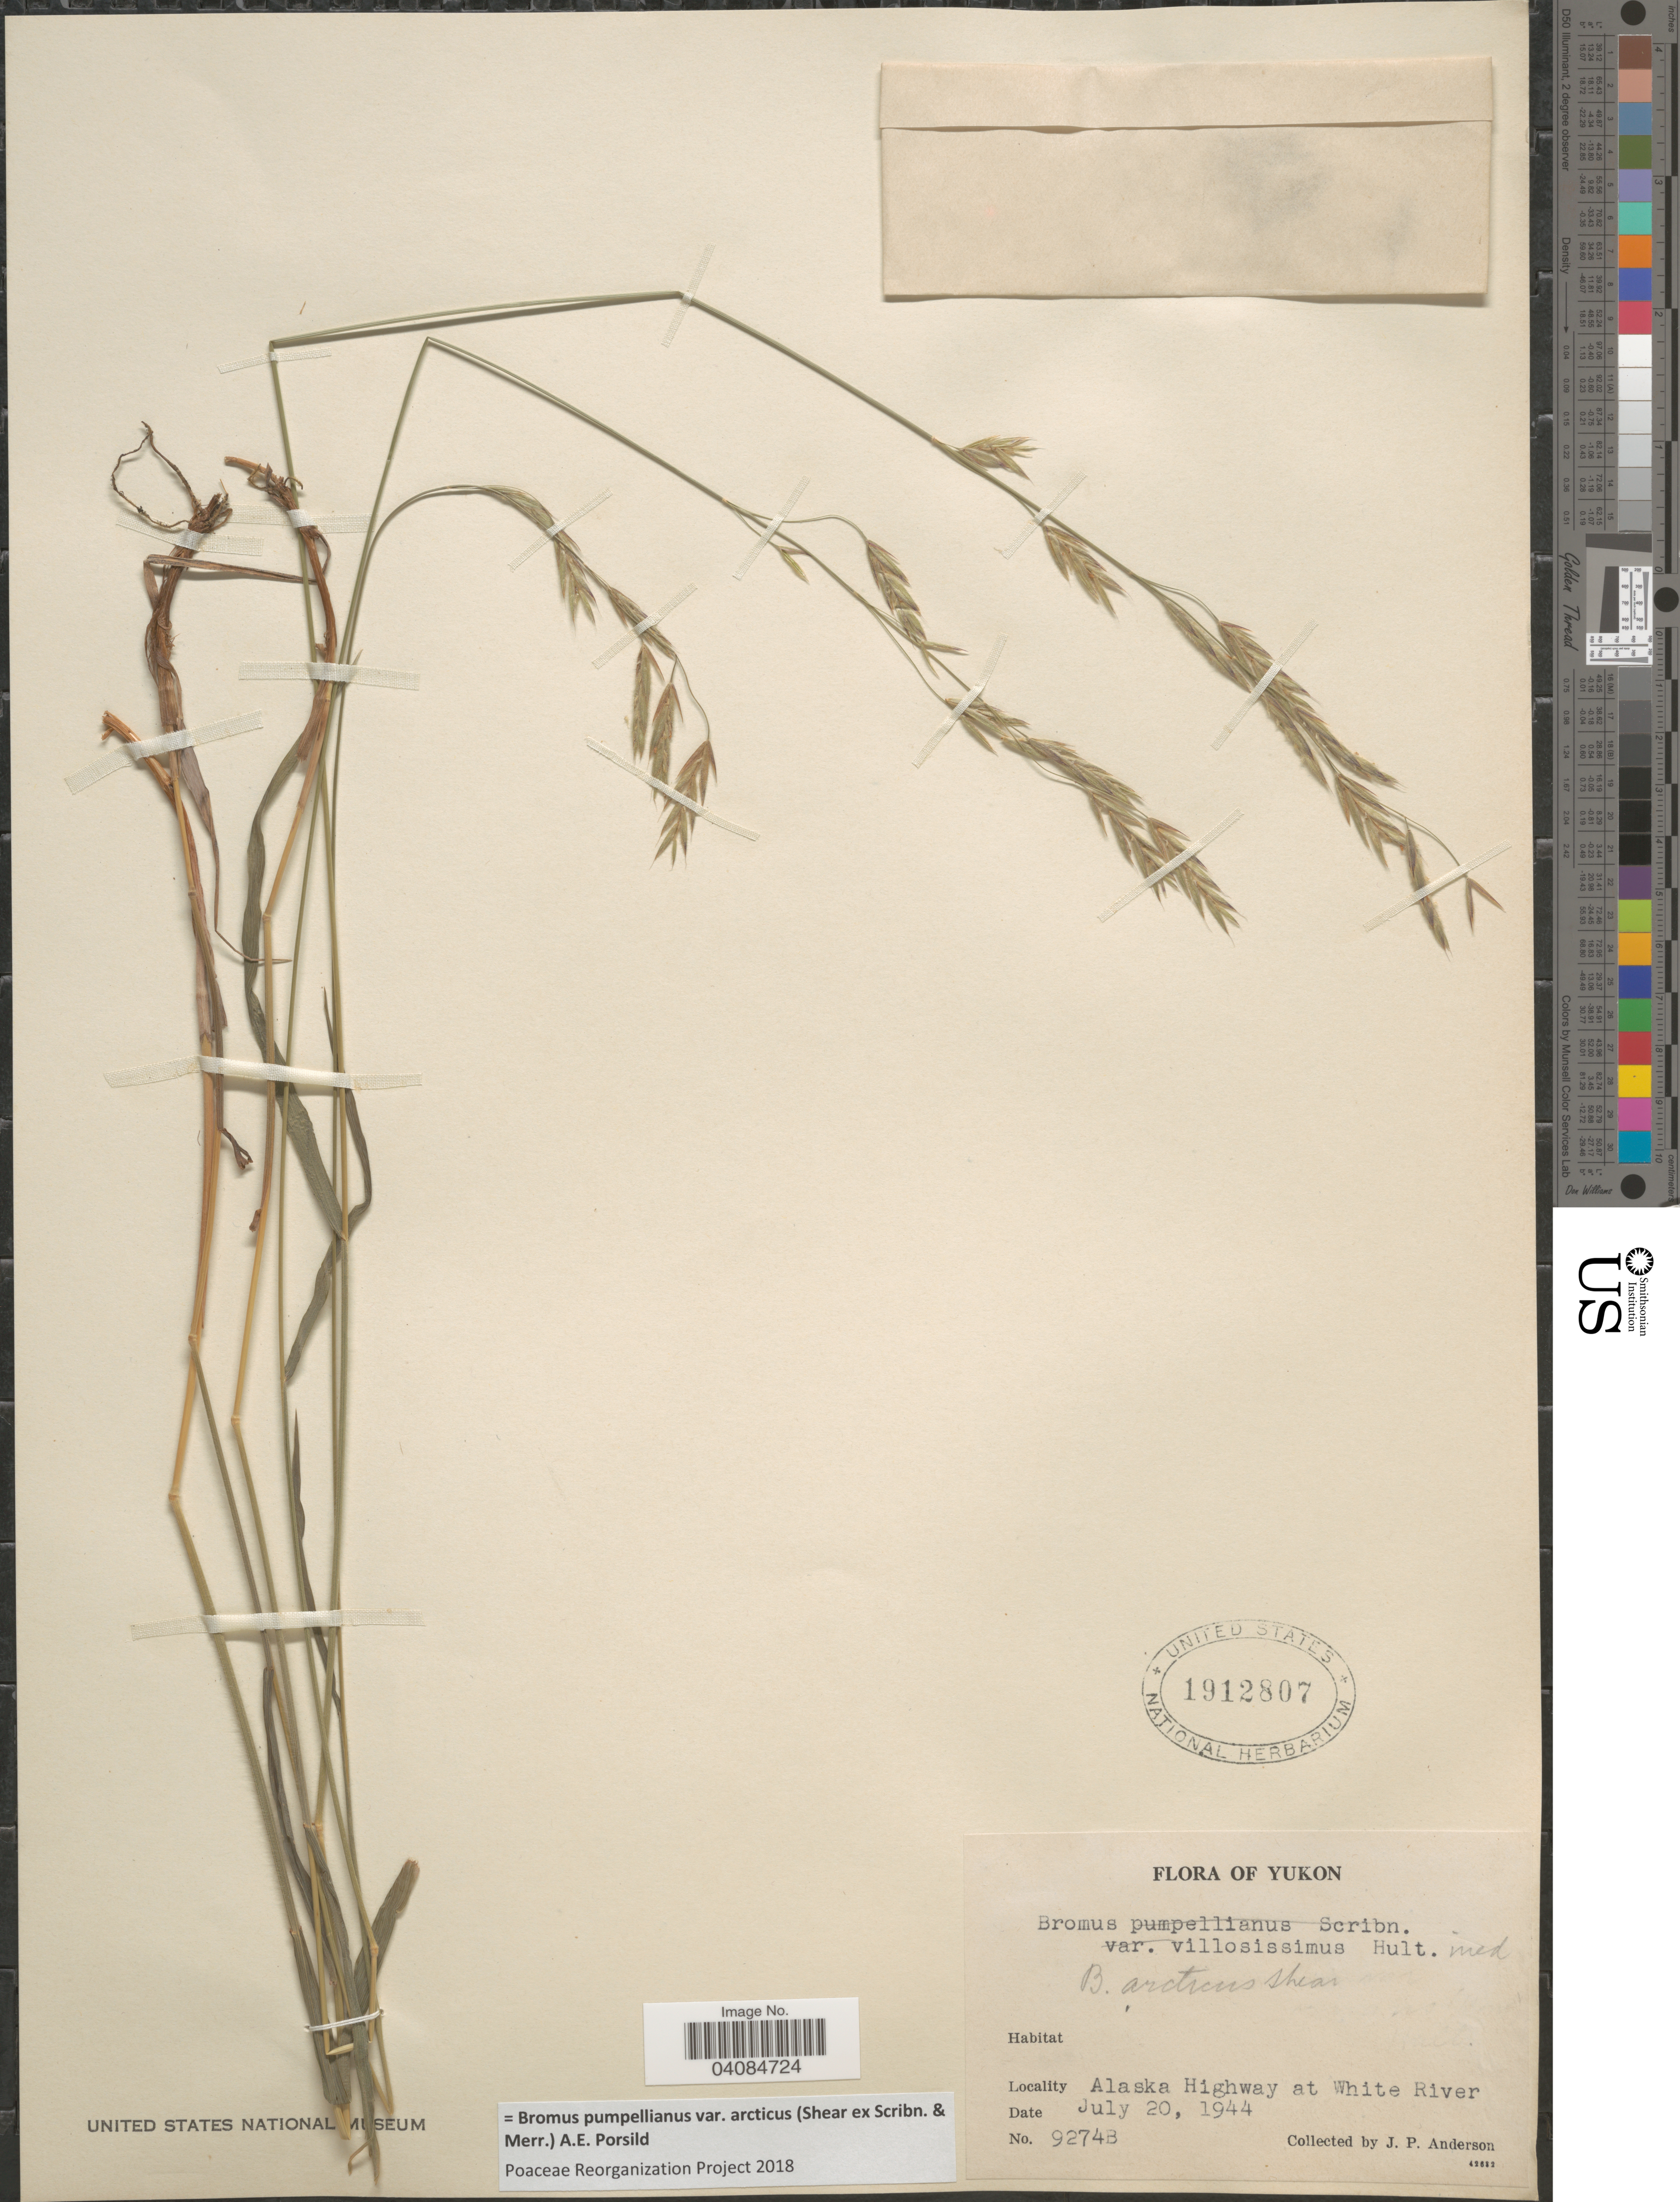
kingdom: Plantae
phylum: Tracheophyta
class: Liliopsida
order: Poales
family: Poaceae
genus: Bromus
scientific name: Bromus pumpellianus var. arcticus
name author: (Shear ex Scribn. & Merr.) A.E. Porsild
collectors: J. P. Anderson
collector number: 9274B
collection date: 1944-07-20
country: Canada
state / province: Yukon Territory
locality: Yukon. Alaska Highway at White River.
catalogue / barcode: US 1912807